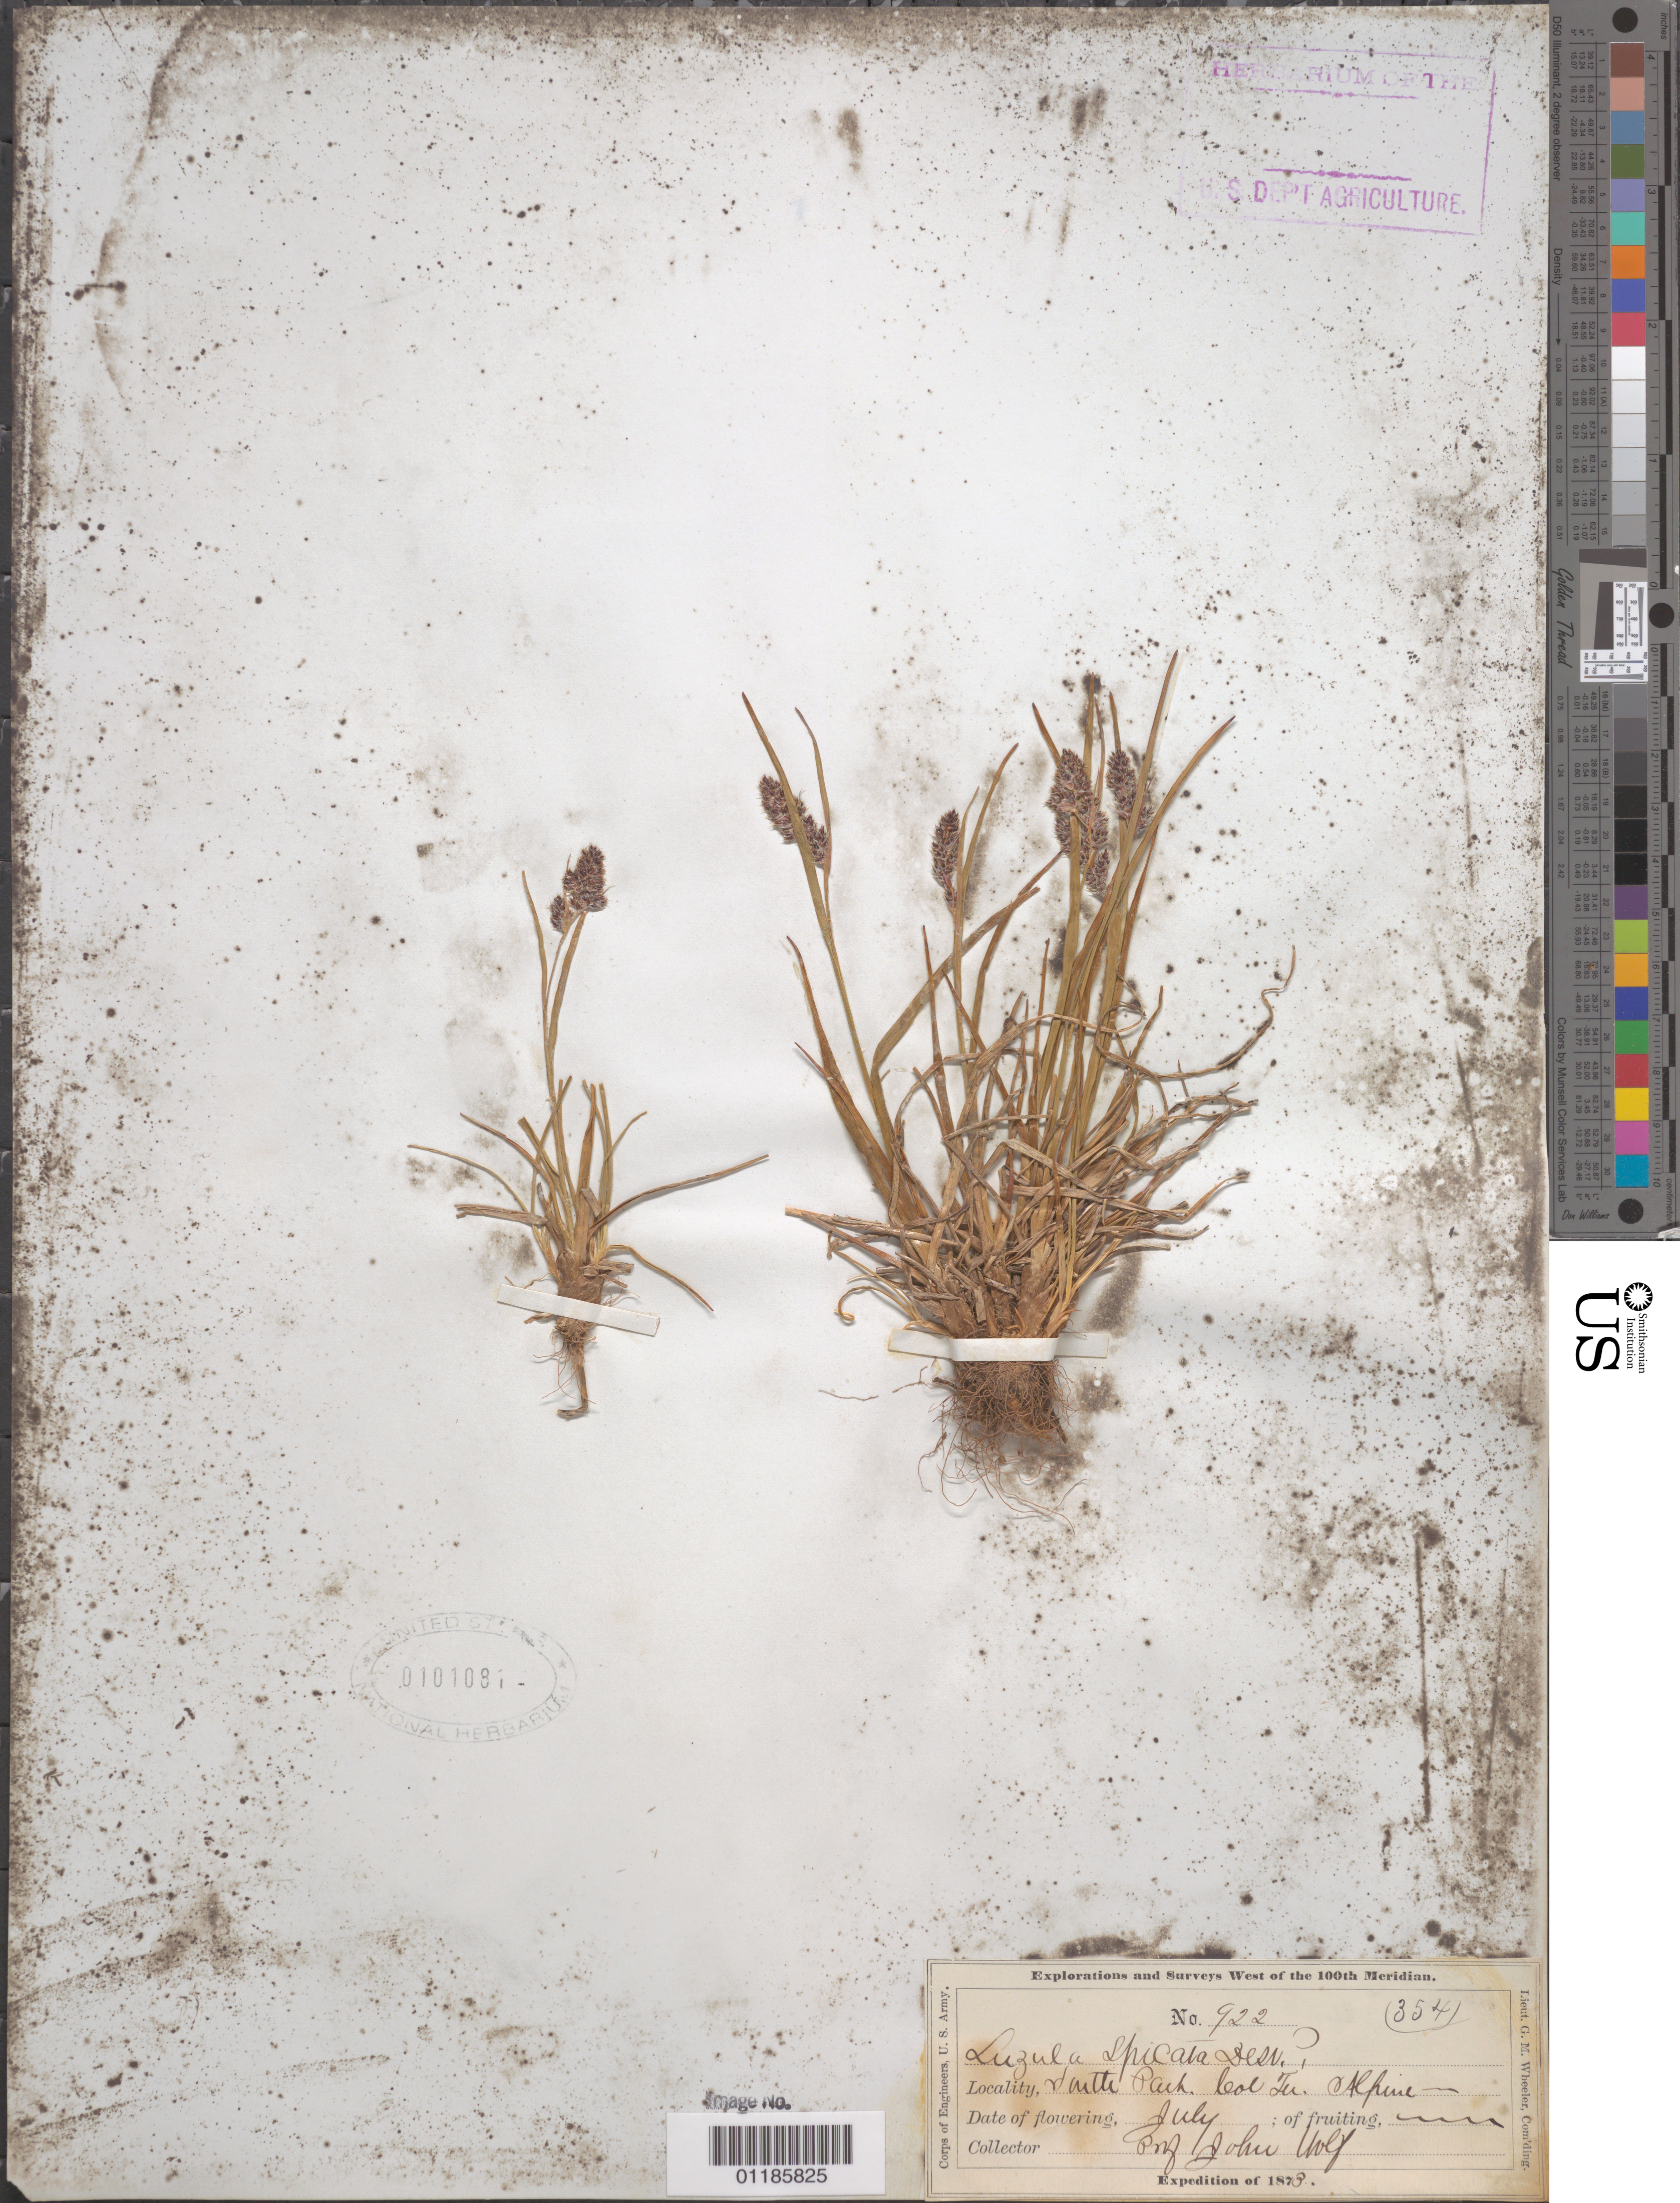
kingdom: Plantae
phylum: Tracheophyta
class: Liliopsida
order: Poales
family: Juncaceae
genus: Luzula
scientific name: Luzula spicata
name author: (L.) DC.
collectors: J. Wolf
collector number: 922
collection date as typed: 1873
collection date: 1873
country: United States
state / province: Colorado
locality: South Park, Col. Ter. Alpine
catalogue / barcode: US 101081